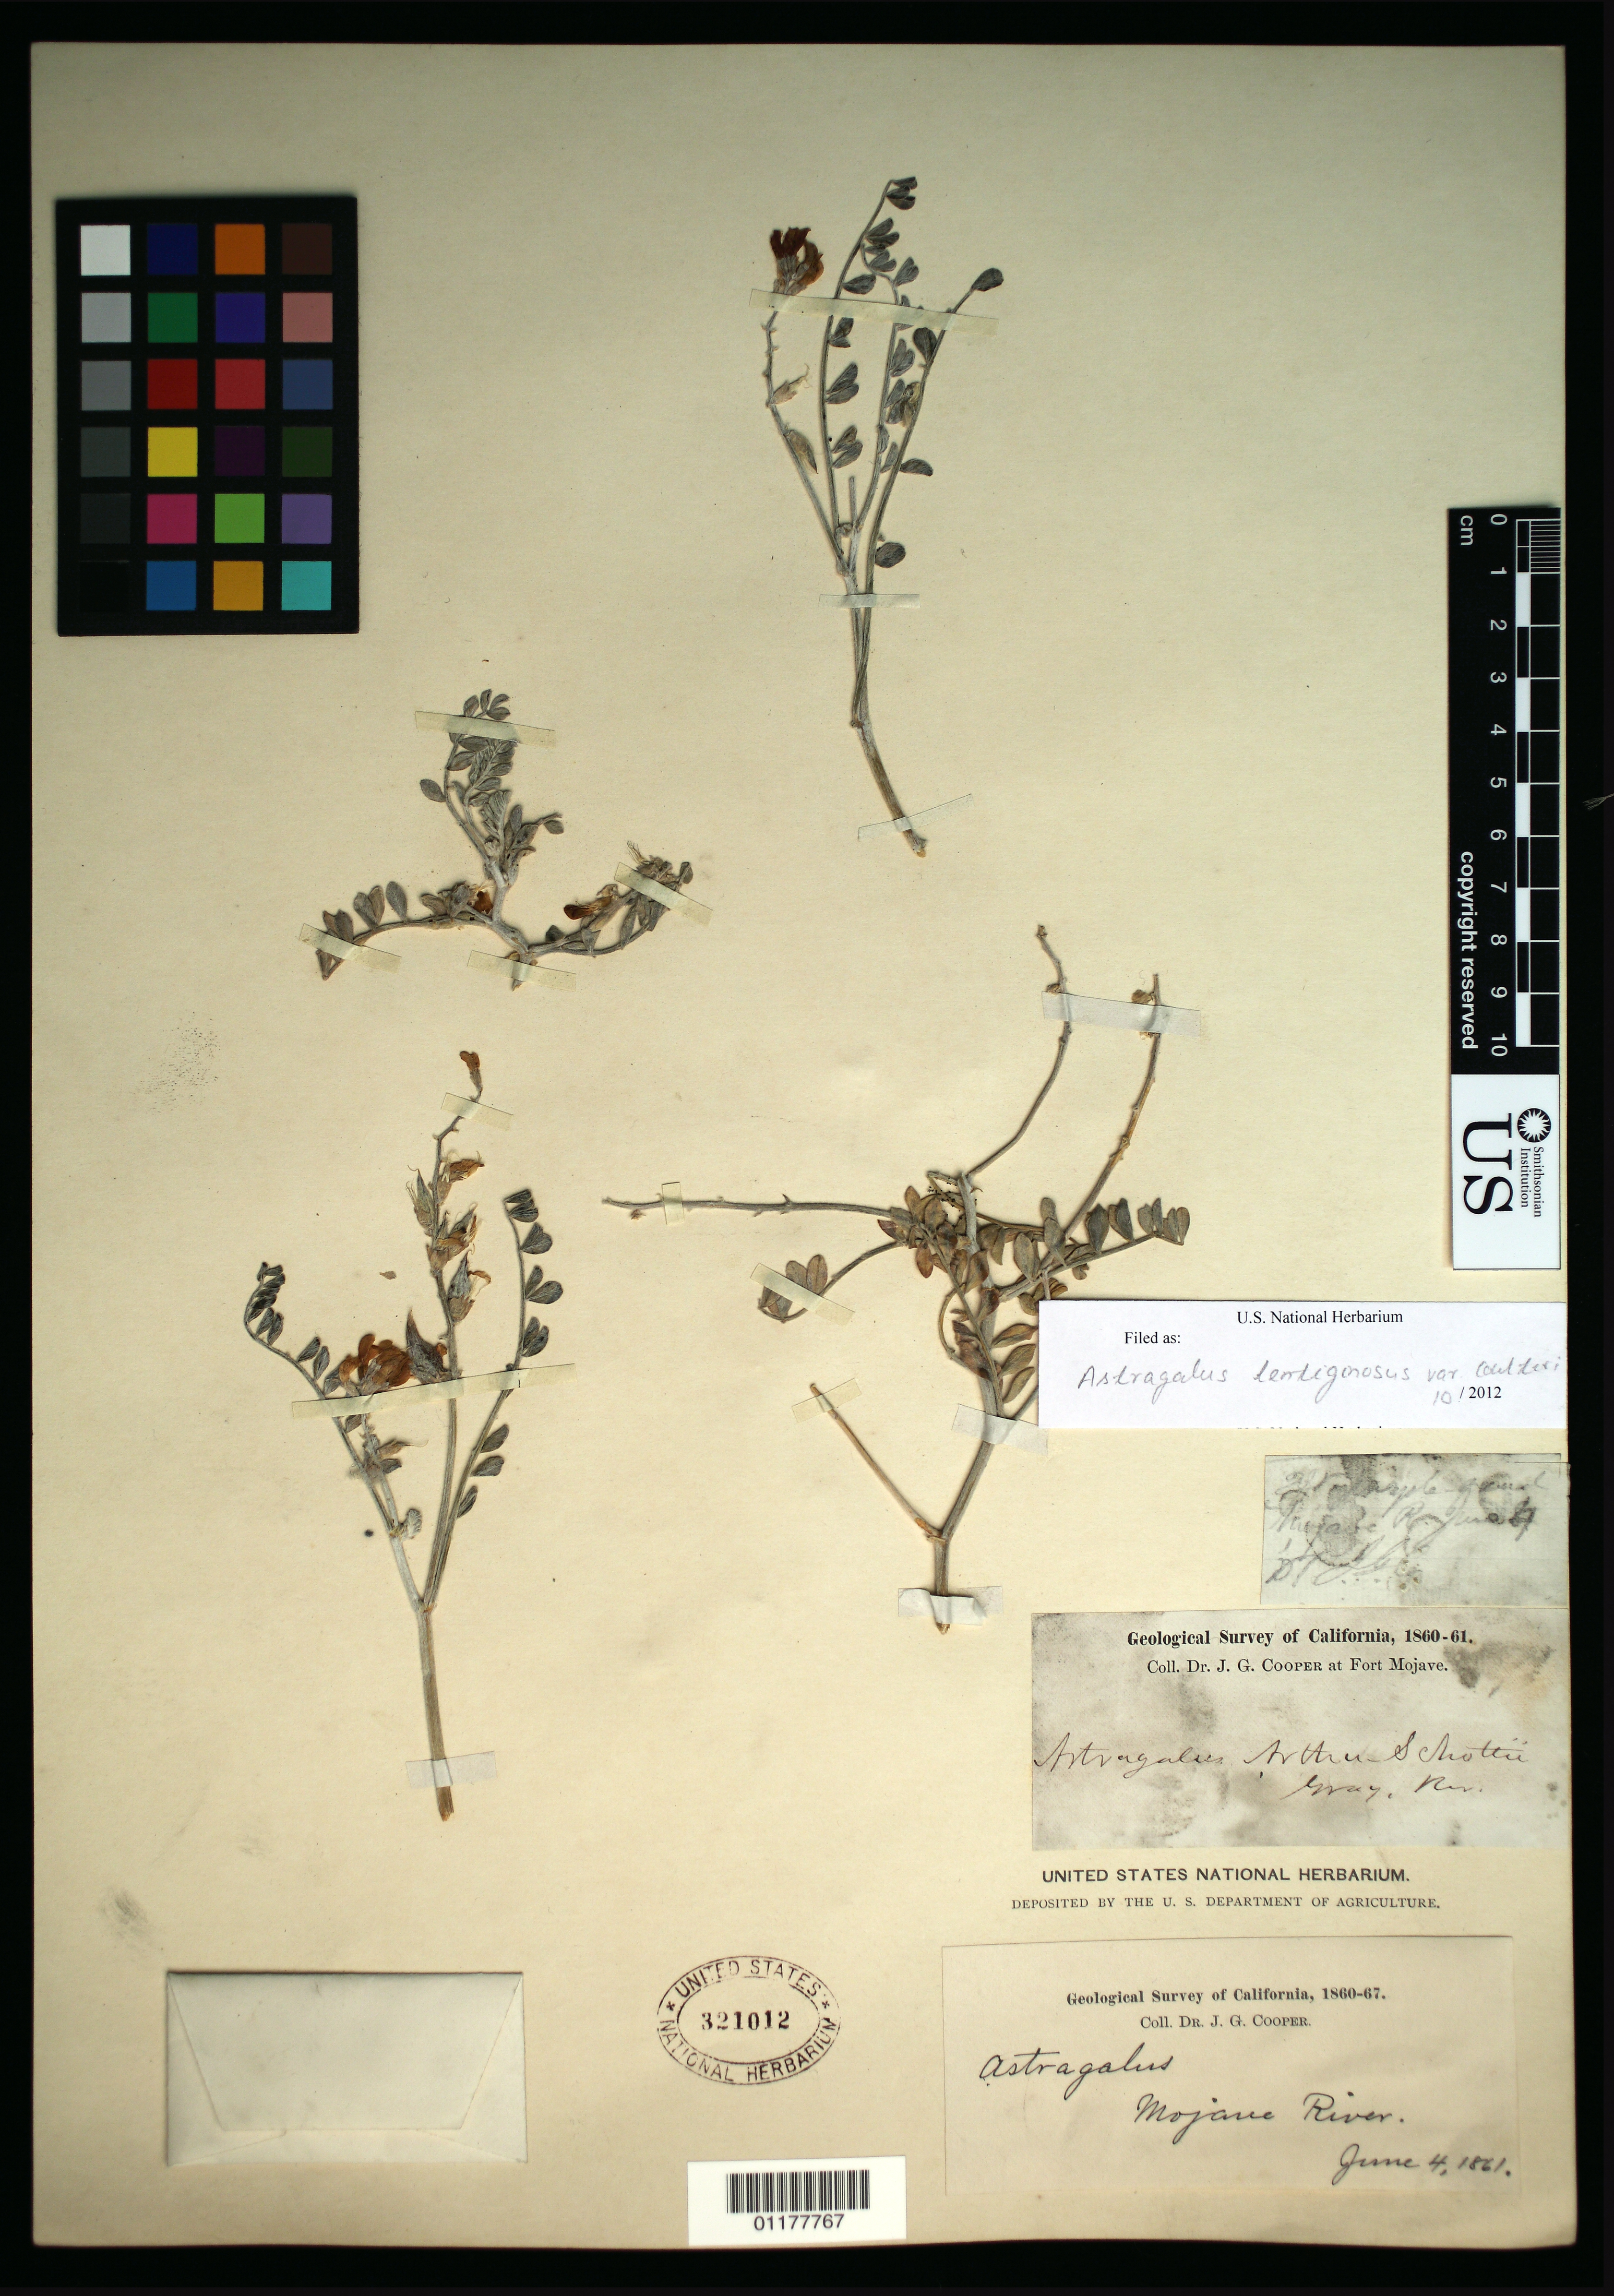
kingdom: Plantae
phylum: Tracheophyta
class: Magnoliopsida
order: Fabales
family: Fabaceae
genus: Astragalus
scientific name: Astragalus lentiginosus var. coulteri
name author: M.E. Jones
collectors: J. G. Cooper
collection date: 1861-06-04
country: United States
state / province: California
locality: Mojava River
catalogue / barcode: US 321012